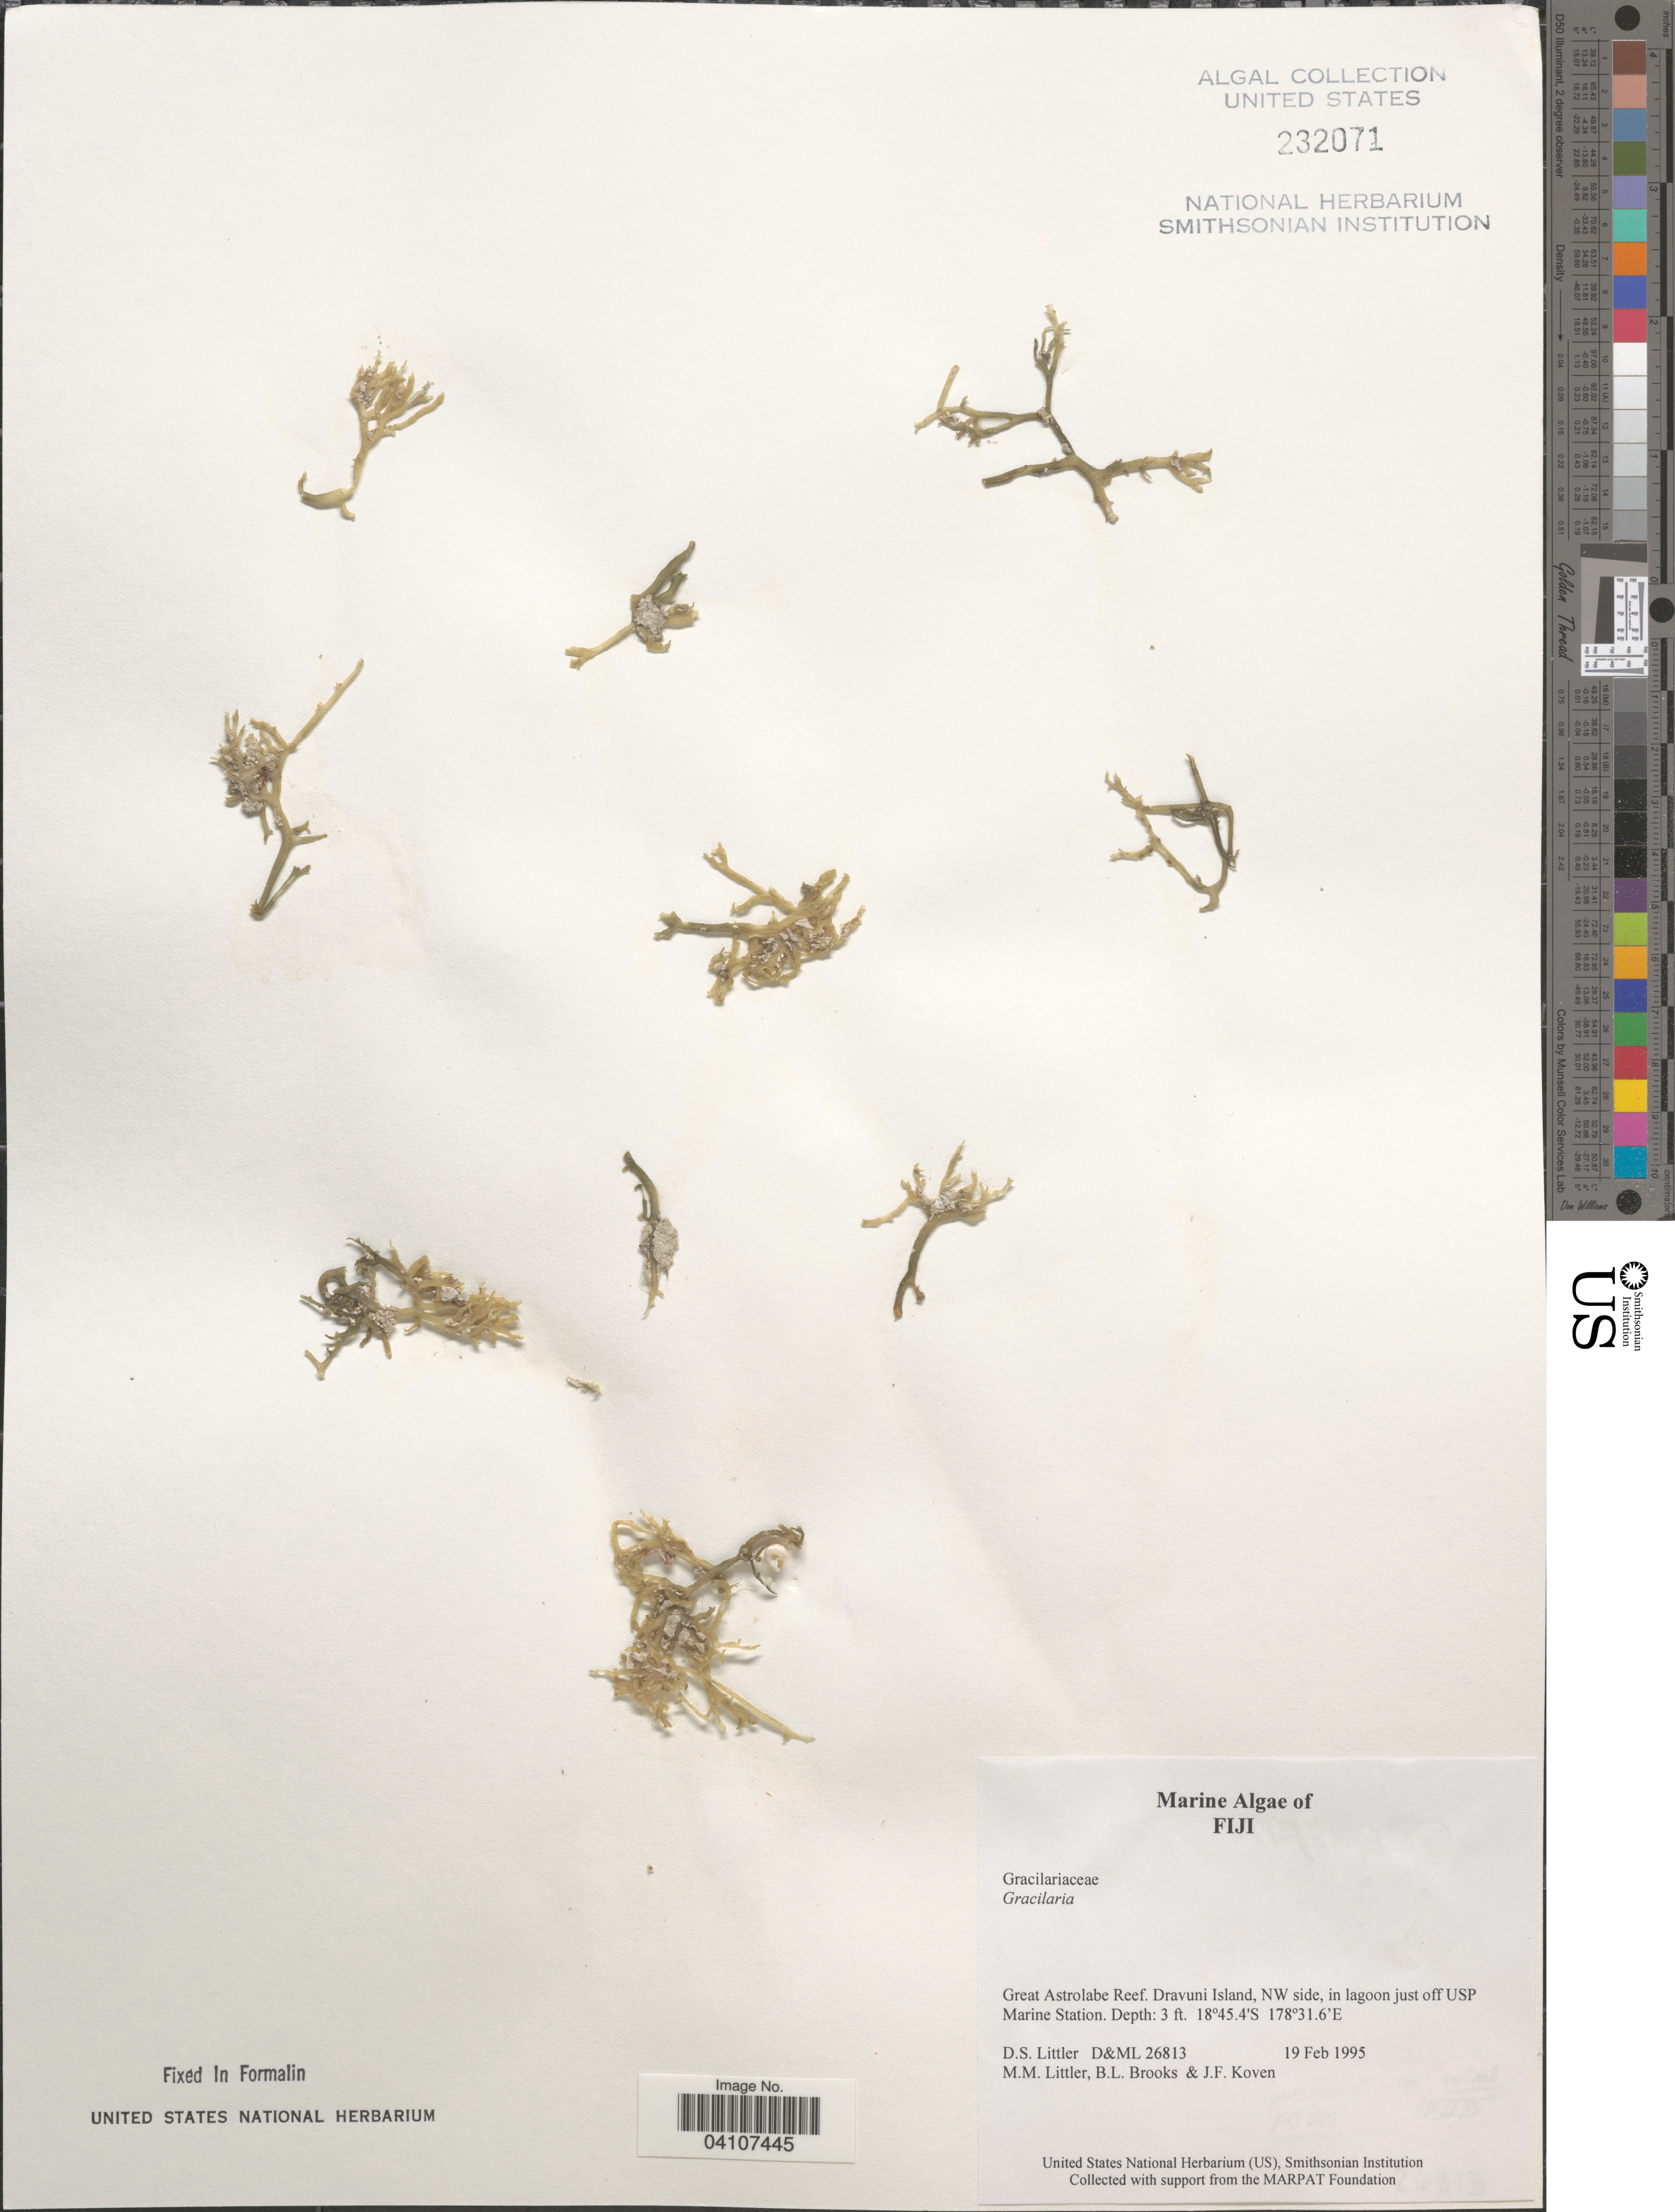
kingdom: Plantae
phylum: Rhodophyta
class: Florideophyceae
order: Gracilariales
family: Gracilariaceae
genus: Gracilaria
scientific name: Gracilaria sp.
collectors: D. S. Littler, B. Brooks & J. Koven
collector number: D&ML 26813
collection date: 1995-02-19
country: Fiji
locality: Great Astrolabe Reef. Dravuni Island, NW side, in lagoon just off USP Marine Station.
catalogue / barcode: US 232071